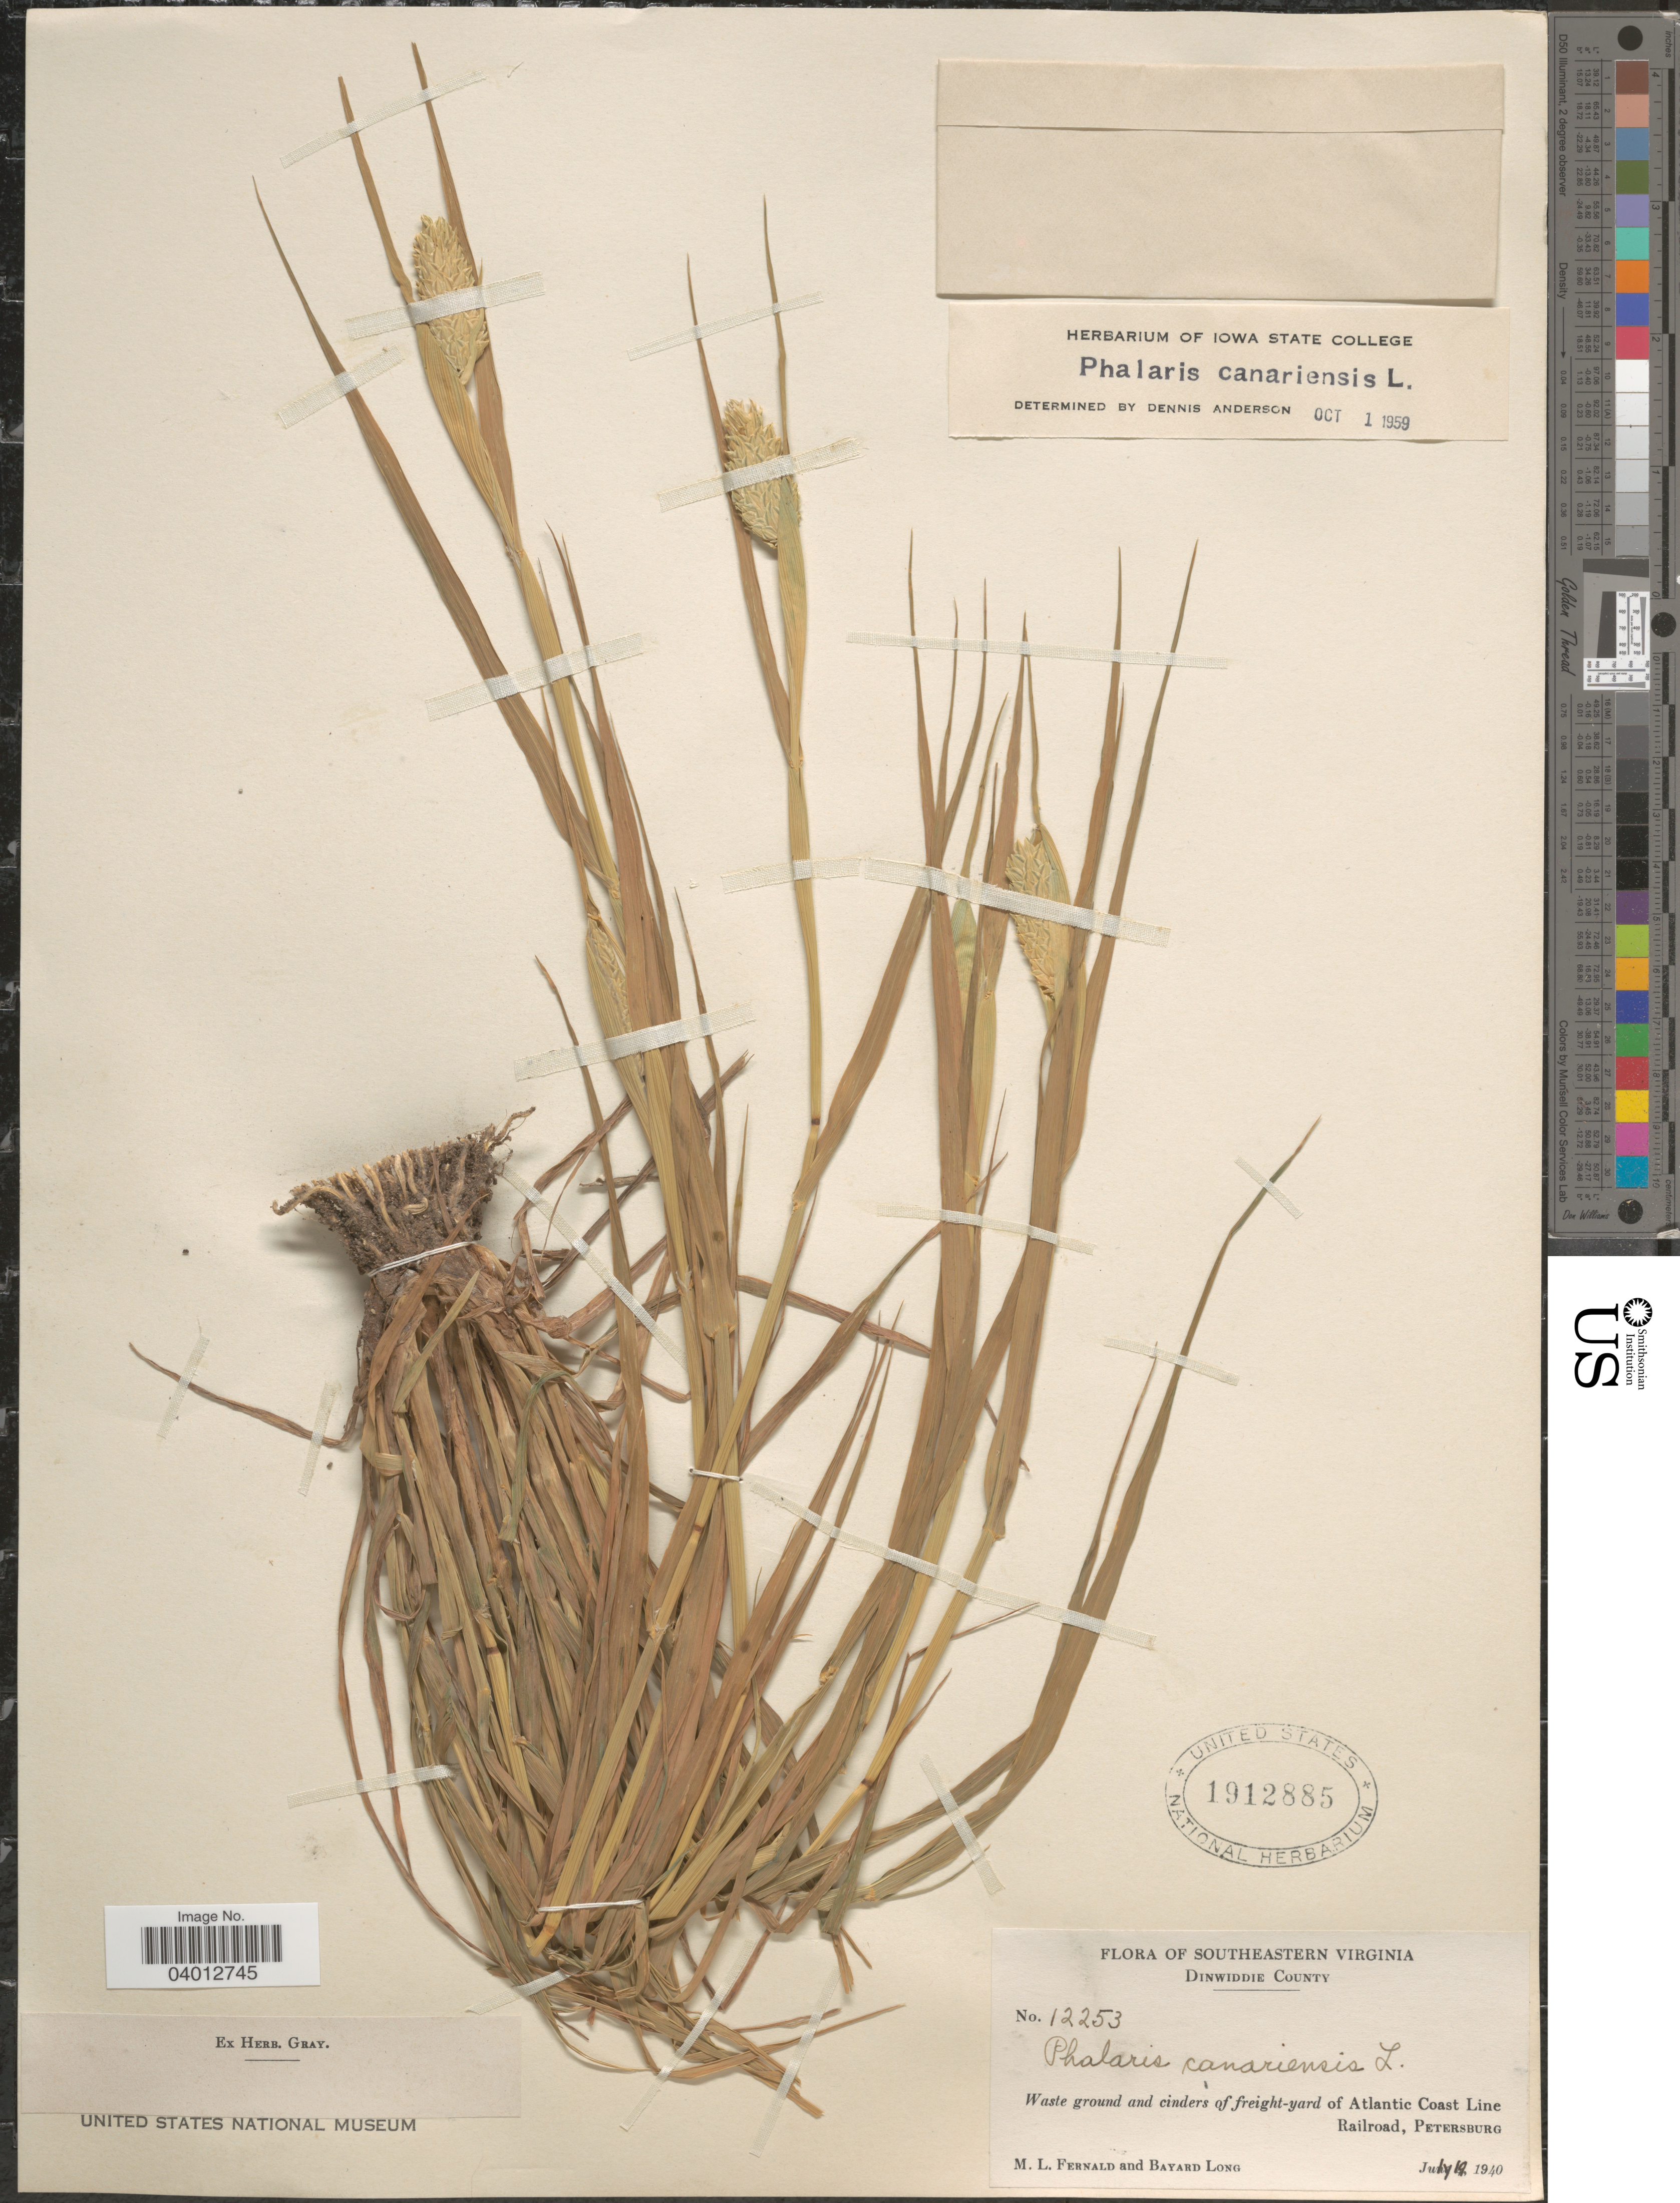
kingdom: Plantae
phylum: Tracheophyta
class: Liliopsida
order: Poales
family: Poaceae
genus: Phalaris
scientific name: Phalaris canariensis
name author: L.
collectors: M. L. Fernald & B. Long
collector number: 12253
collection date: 1940-07-19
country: United States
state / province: Virginia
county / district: Dinwiddie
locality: Southeastern Virginia. Dinwiddie County. Waste ground and cinders of freight-yard of Atlantic Coast Line Railroad, Petersburg.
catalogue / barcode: US 1912885